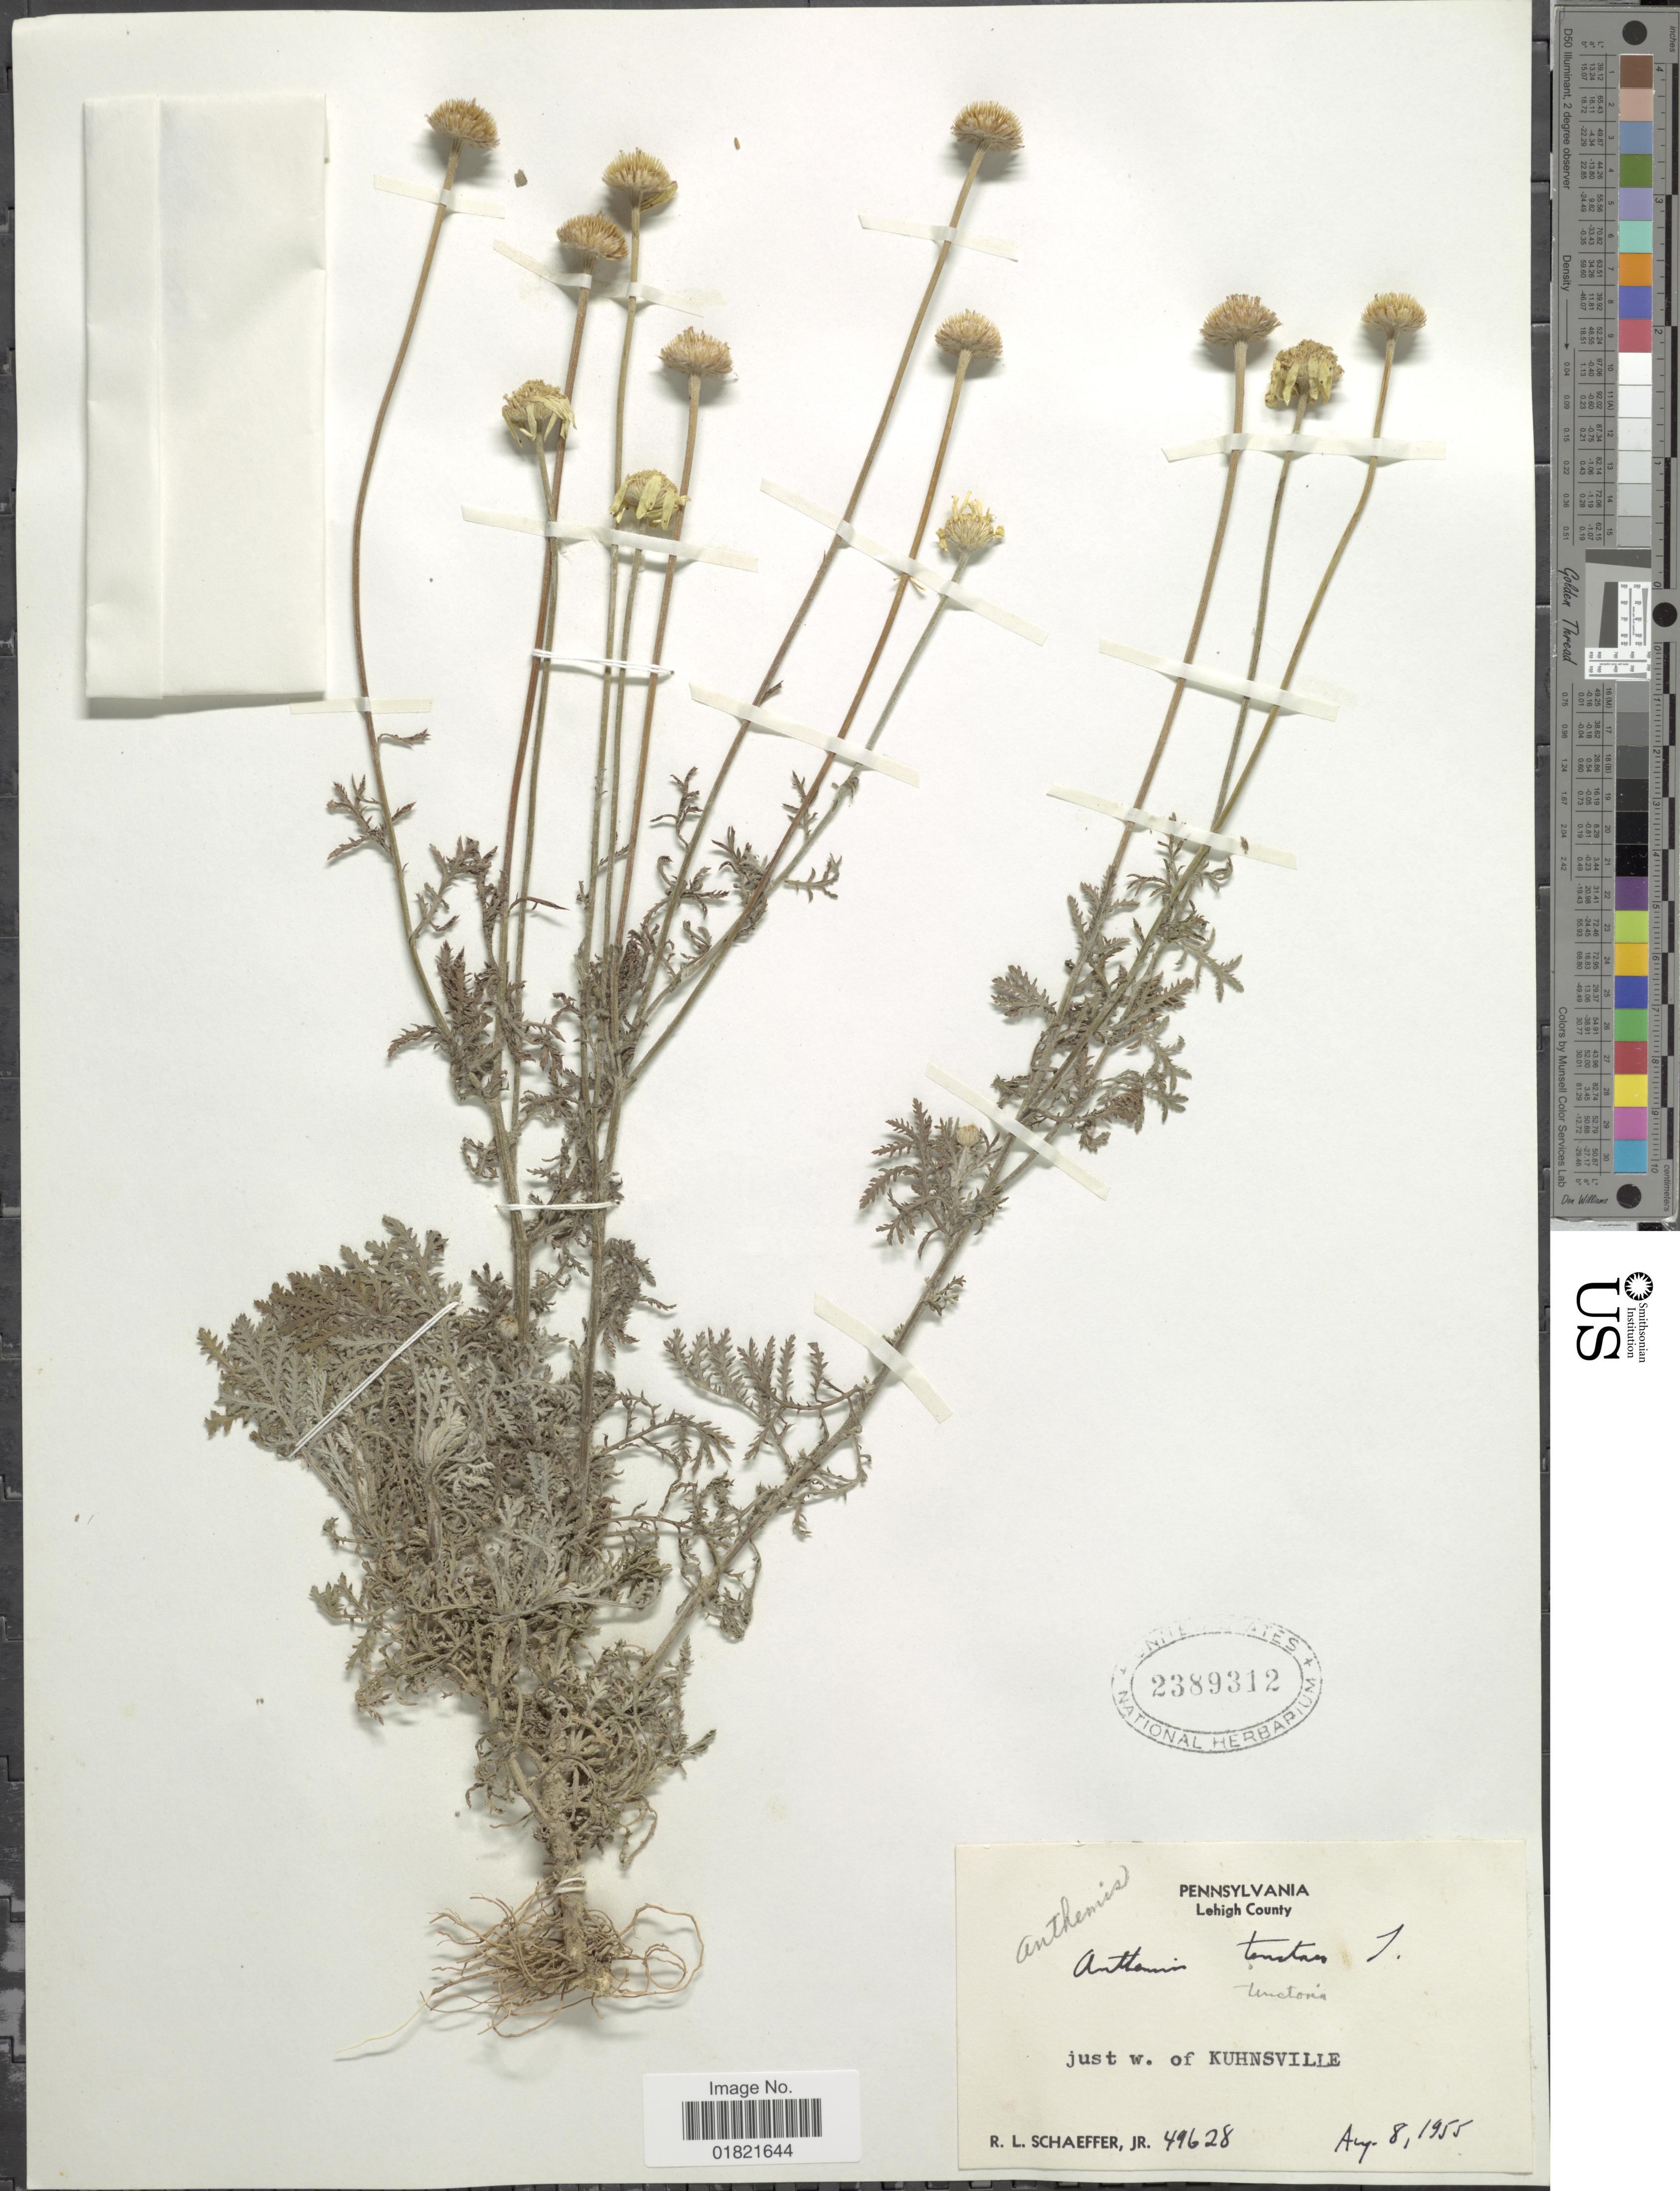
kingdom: Plantae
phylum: Tracheophyta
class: Magnoliopsida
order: Asterales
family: Asteraceae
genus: Anthemis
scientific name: Anthemis tinctoria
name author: L.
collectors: R. L. Schaeffer Jr.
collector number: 49628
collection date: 1955-08-08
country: United States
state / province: Pennsylvania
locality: Lehigh County, just w. of Kuhnsville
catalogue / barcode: US 2389312